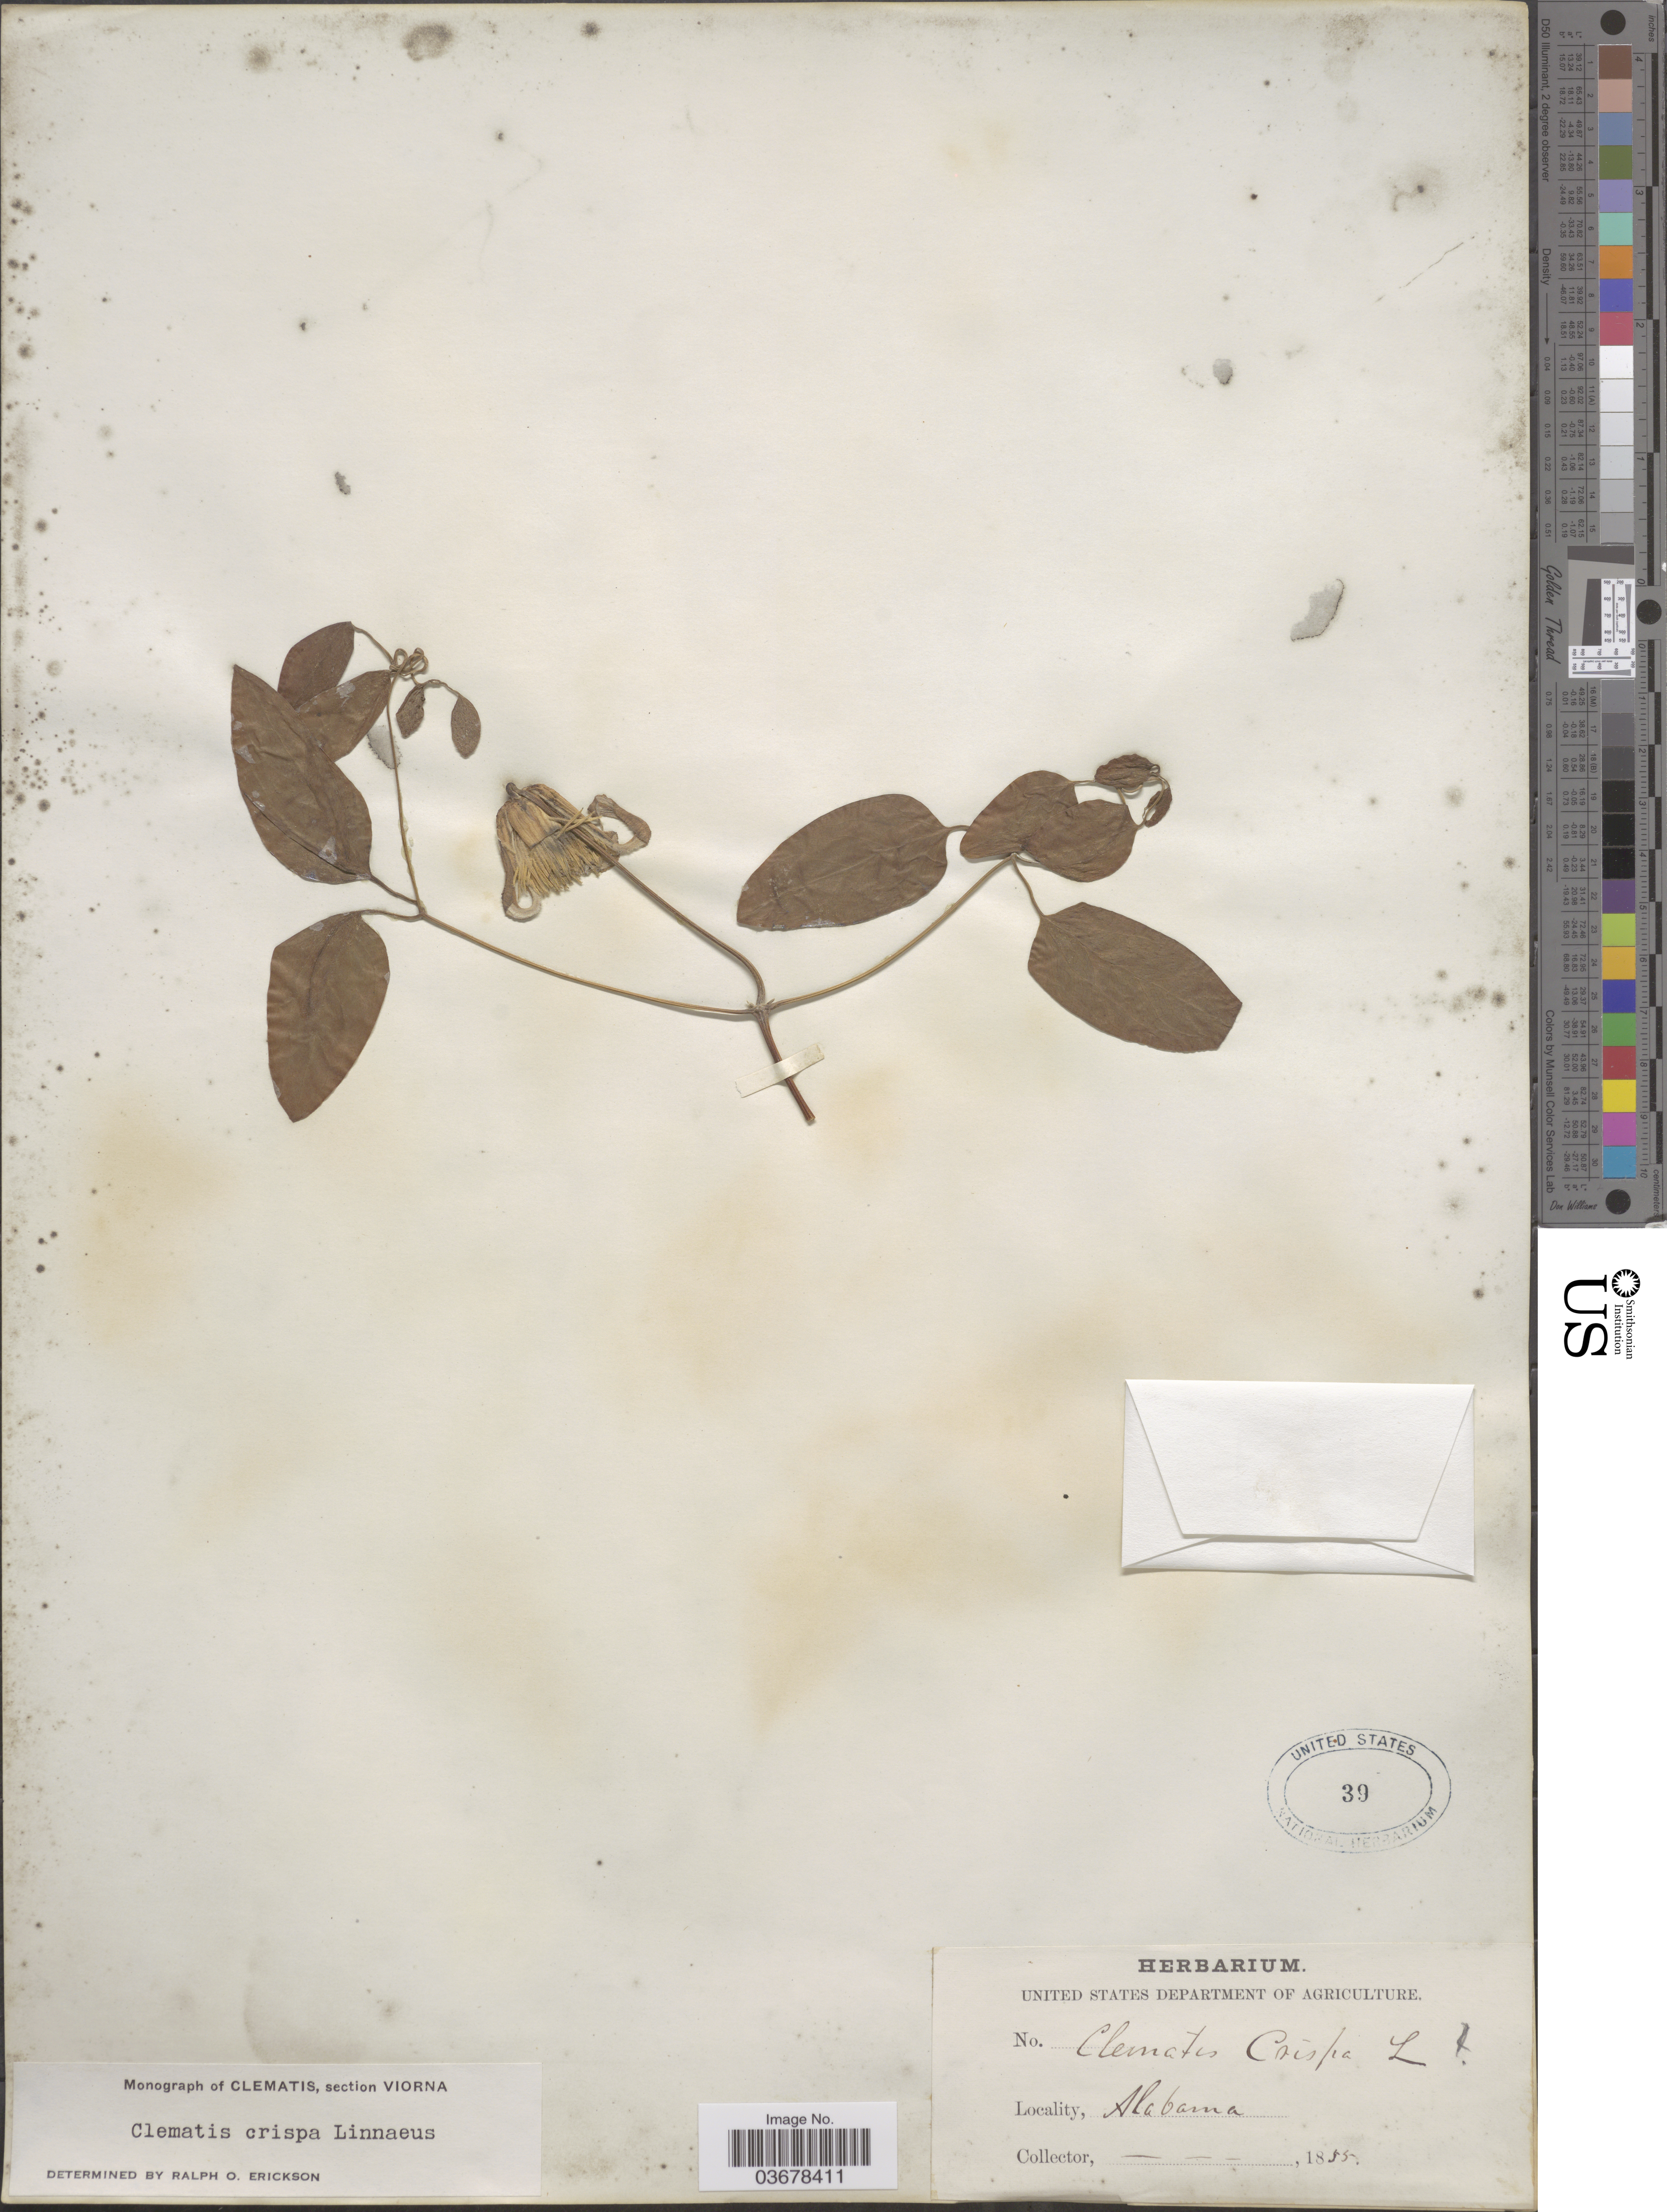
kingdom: Plantae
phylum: Tracheophyta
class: Magnoliopsida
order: Ranunculales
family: Ranunculaceae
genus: Clematis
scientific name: Clematis viorna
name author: L.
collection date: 1855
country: United States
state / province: Alabama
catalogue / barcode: US 39